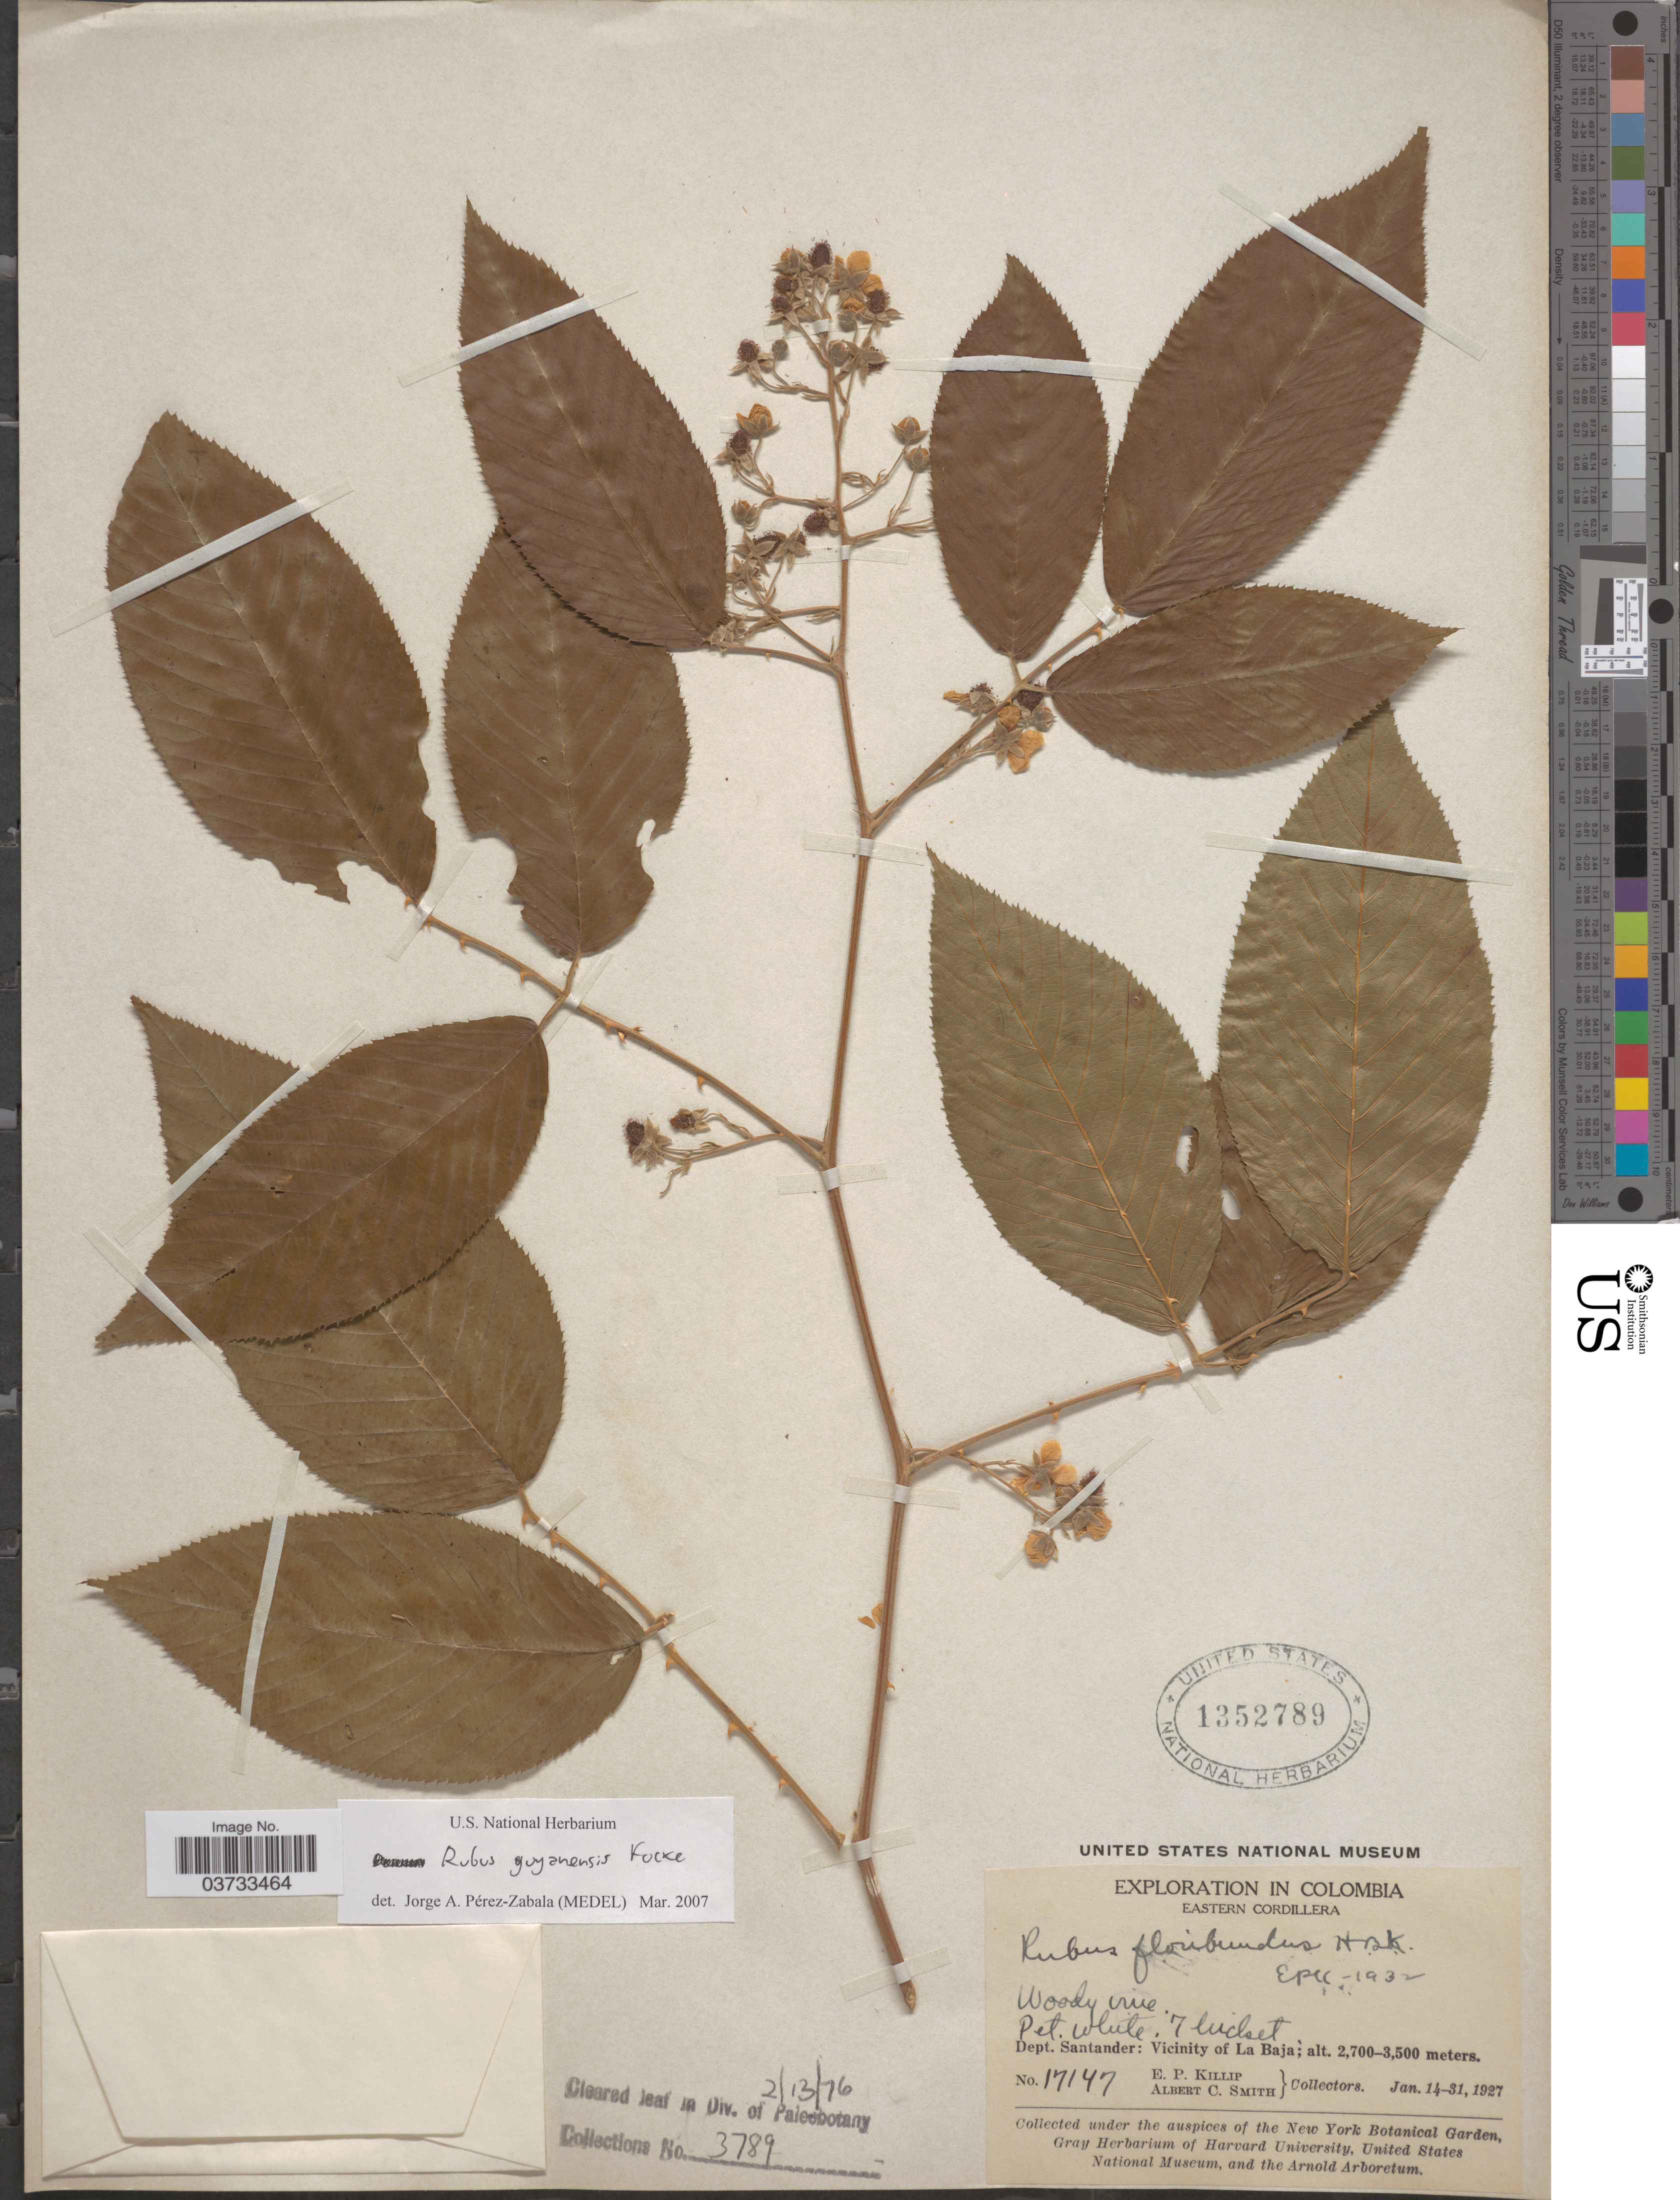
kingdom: Plantae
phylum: Tracheophyta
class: Magnoliopsida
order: Rosales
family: Rosaceae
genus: Rubus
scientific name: Rubus guyanensis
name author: Focke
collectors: E. P. Killip & A. C. Smith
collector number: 17147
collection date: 1927-01-14/1927-01-31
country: Colombia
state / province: Santander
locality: Eastern Cordillera. Dept. Santander: Vicinity of La Baja.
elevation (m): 2700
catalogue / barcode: US 1352789